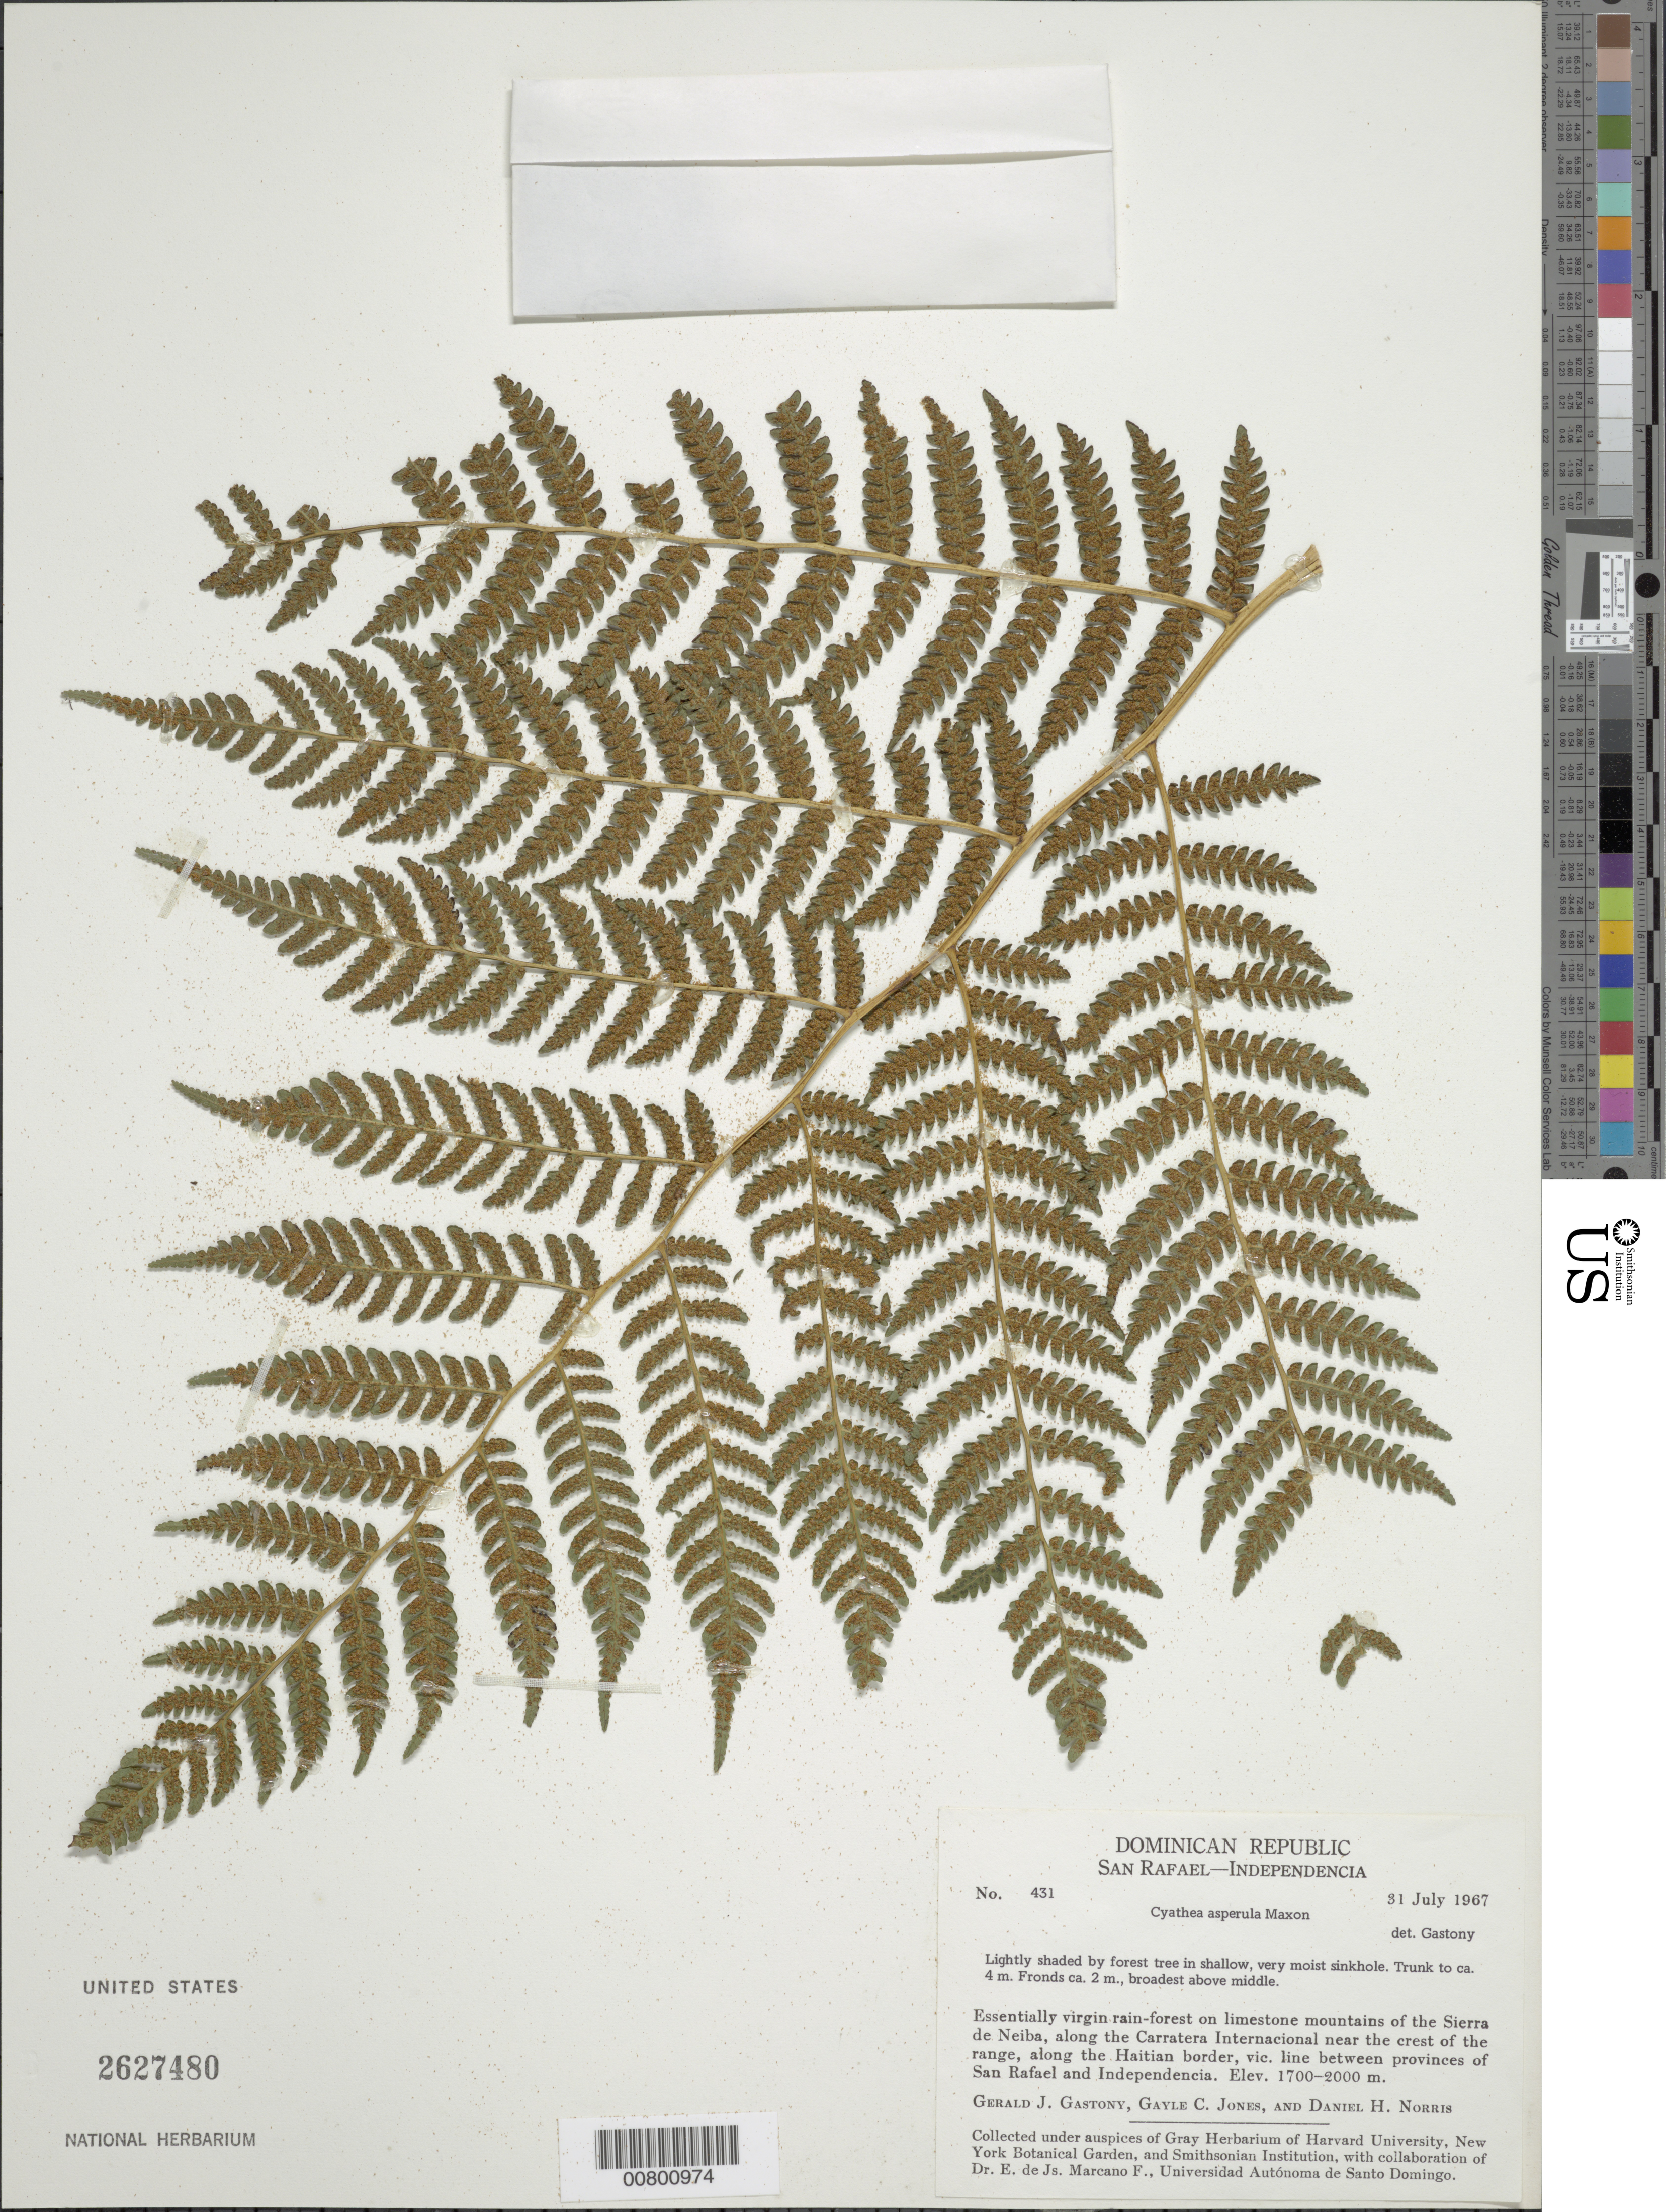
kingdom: Plantae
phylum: Tracheophyta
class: Polypodiopsida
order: Cyatheales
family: Cyatheaceae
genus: Cyathea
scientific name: Cyathea furfuracea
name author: Christ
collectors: G. Gastony, G. C. Jones & D. H. Norris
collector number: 431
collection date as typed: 31 Jul 1967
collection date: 1967-07-31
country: Dominican Republic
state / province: Independencia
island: Hispaniola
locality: San Rafael-Independencia Provinces; Sierra de Neiba, along Carratera Internacional, along Haitian border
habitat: Essentially virgin rainforest on limestone mountains; lightly shaded in shallow, very moist sinkhole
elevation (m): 1700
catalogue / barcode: US 2627480